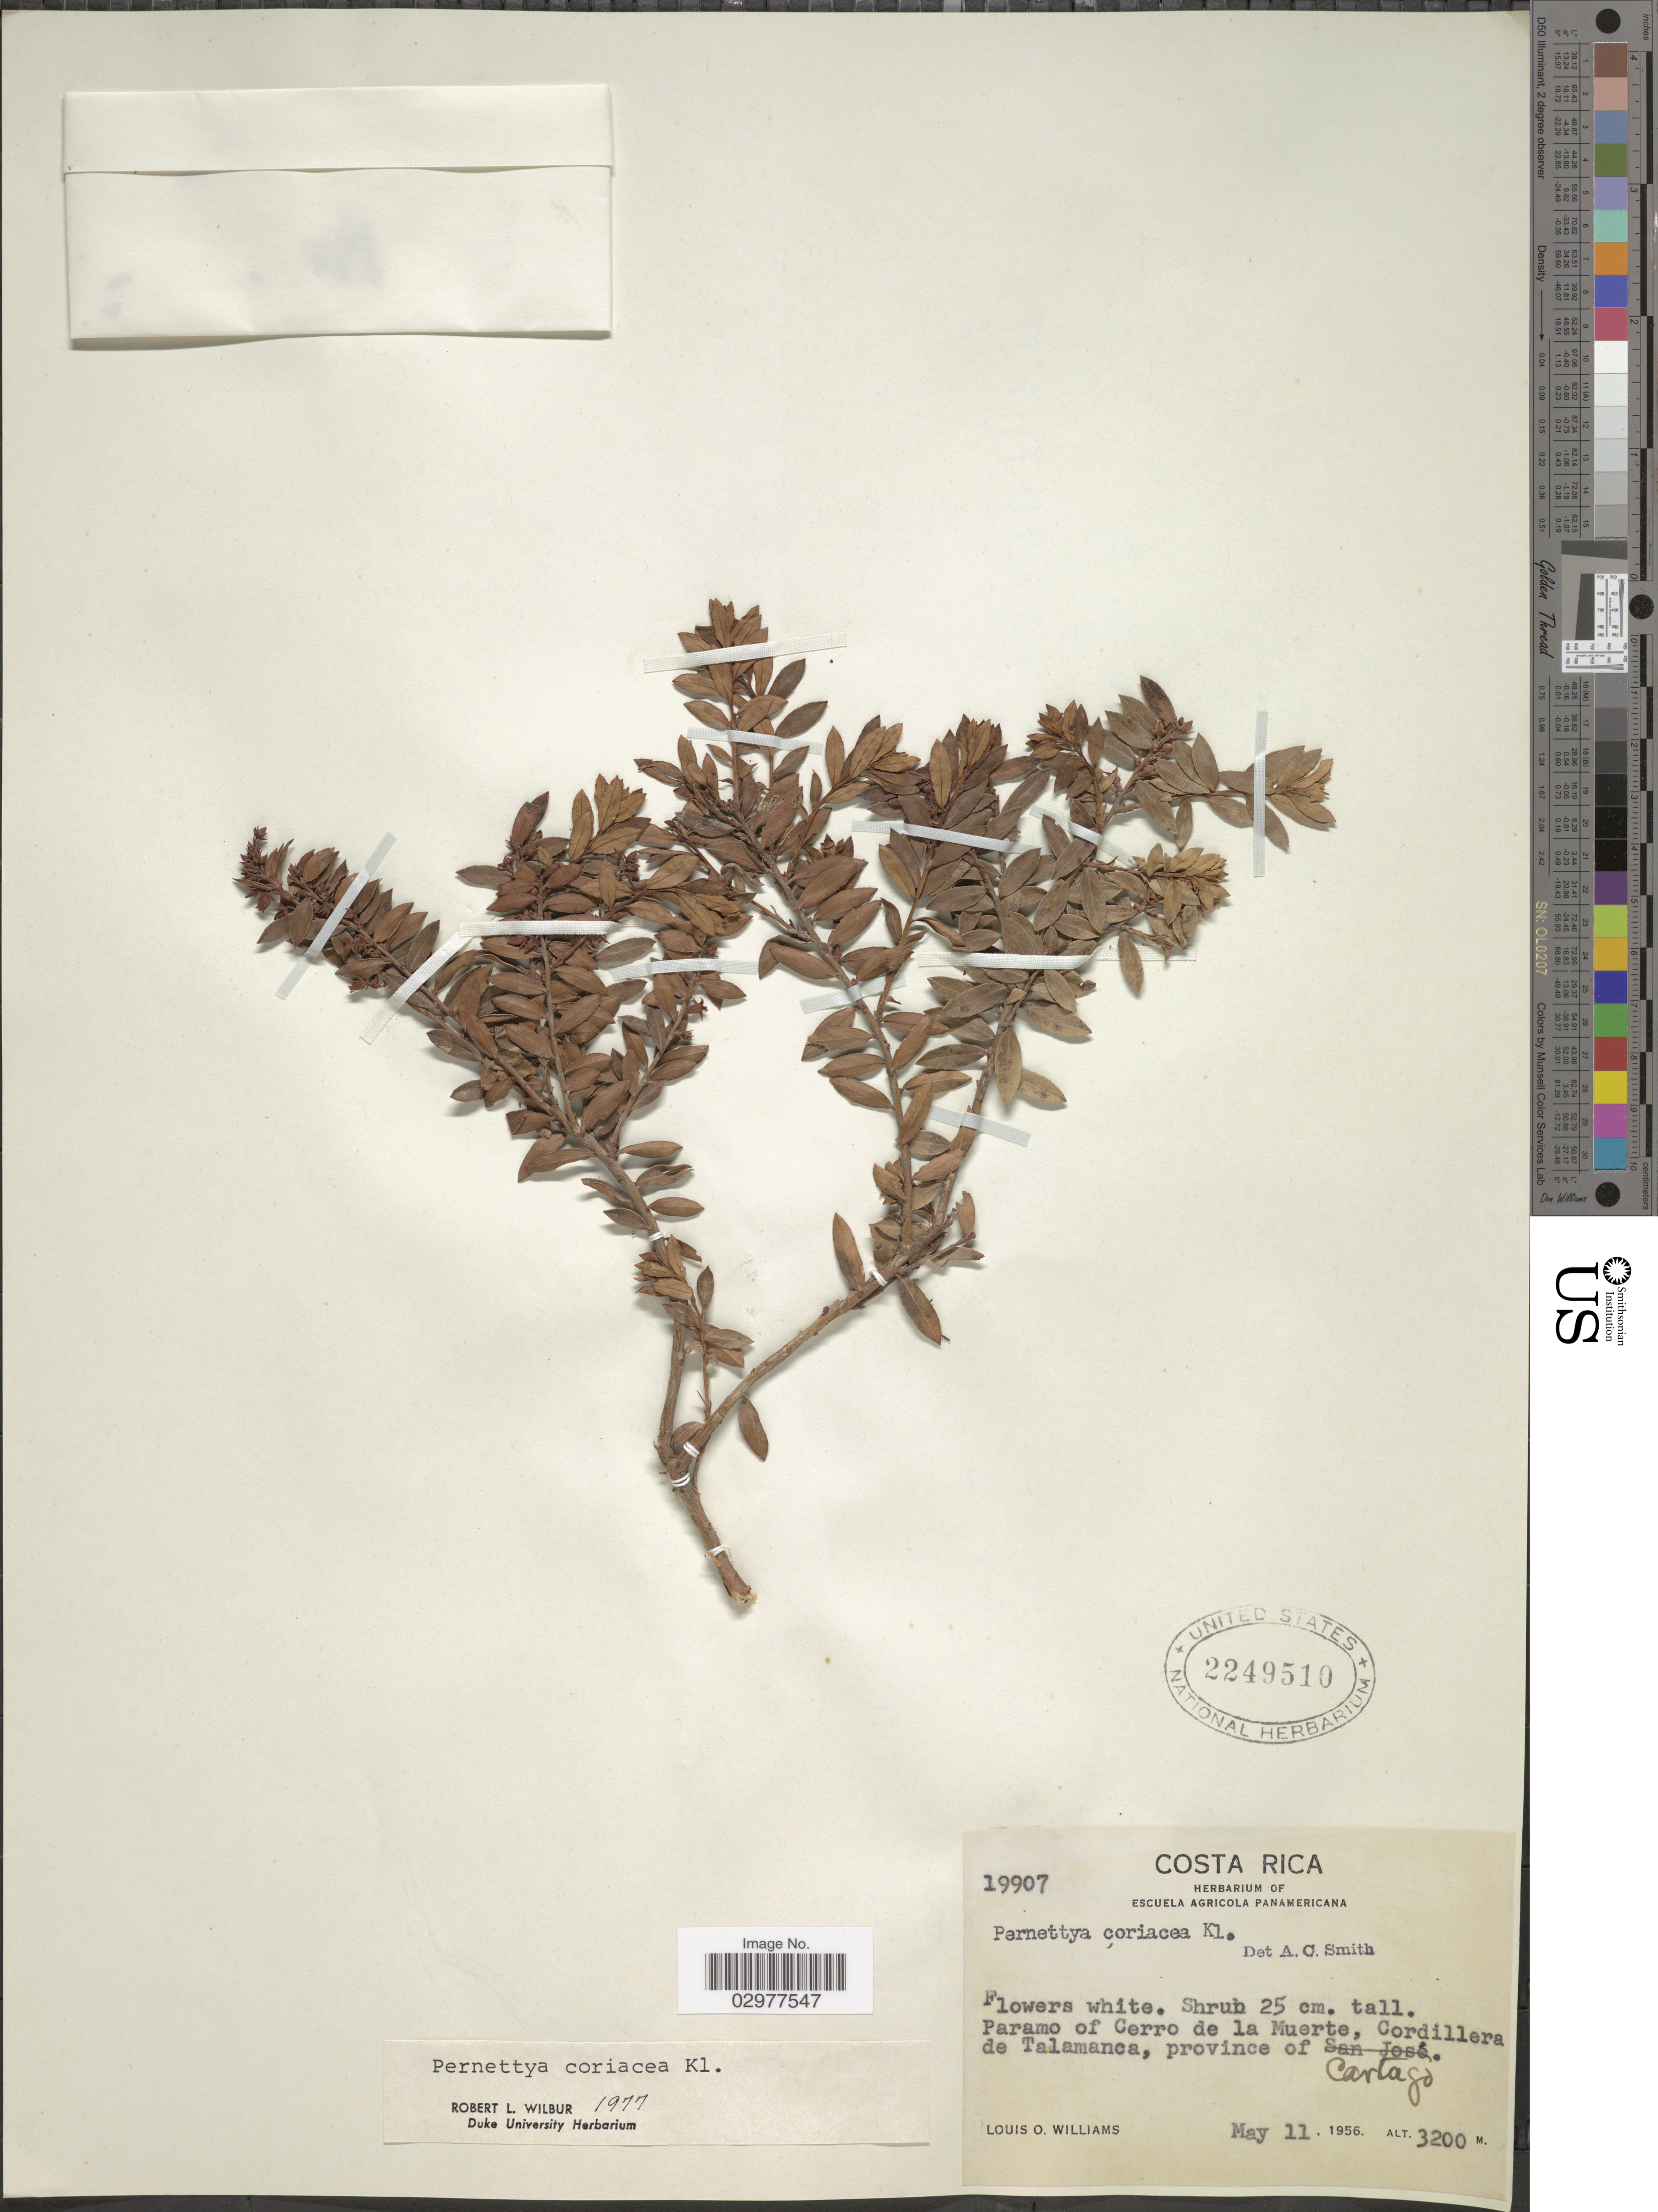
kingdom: Plantae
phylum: Tracheophyta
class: Magnoliopsida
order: Ericales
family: Ericaceae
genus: Pernettya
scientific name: Pernettya prostrata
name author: (Cav.) DC.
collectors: L. O. Williams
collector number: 19907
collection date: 1956-05-11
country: Costa Rica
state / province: Cartago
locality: Paramo of Cerro de la Muerte, Cordillera de Talamanca.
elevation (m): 3200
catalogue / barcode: US 2249510